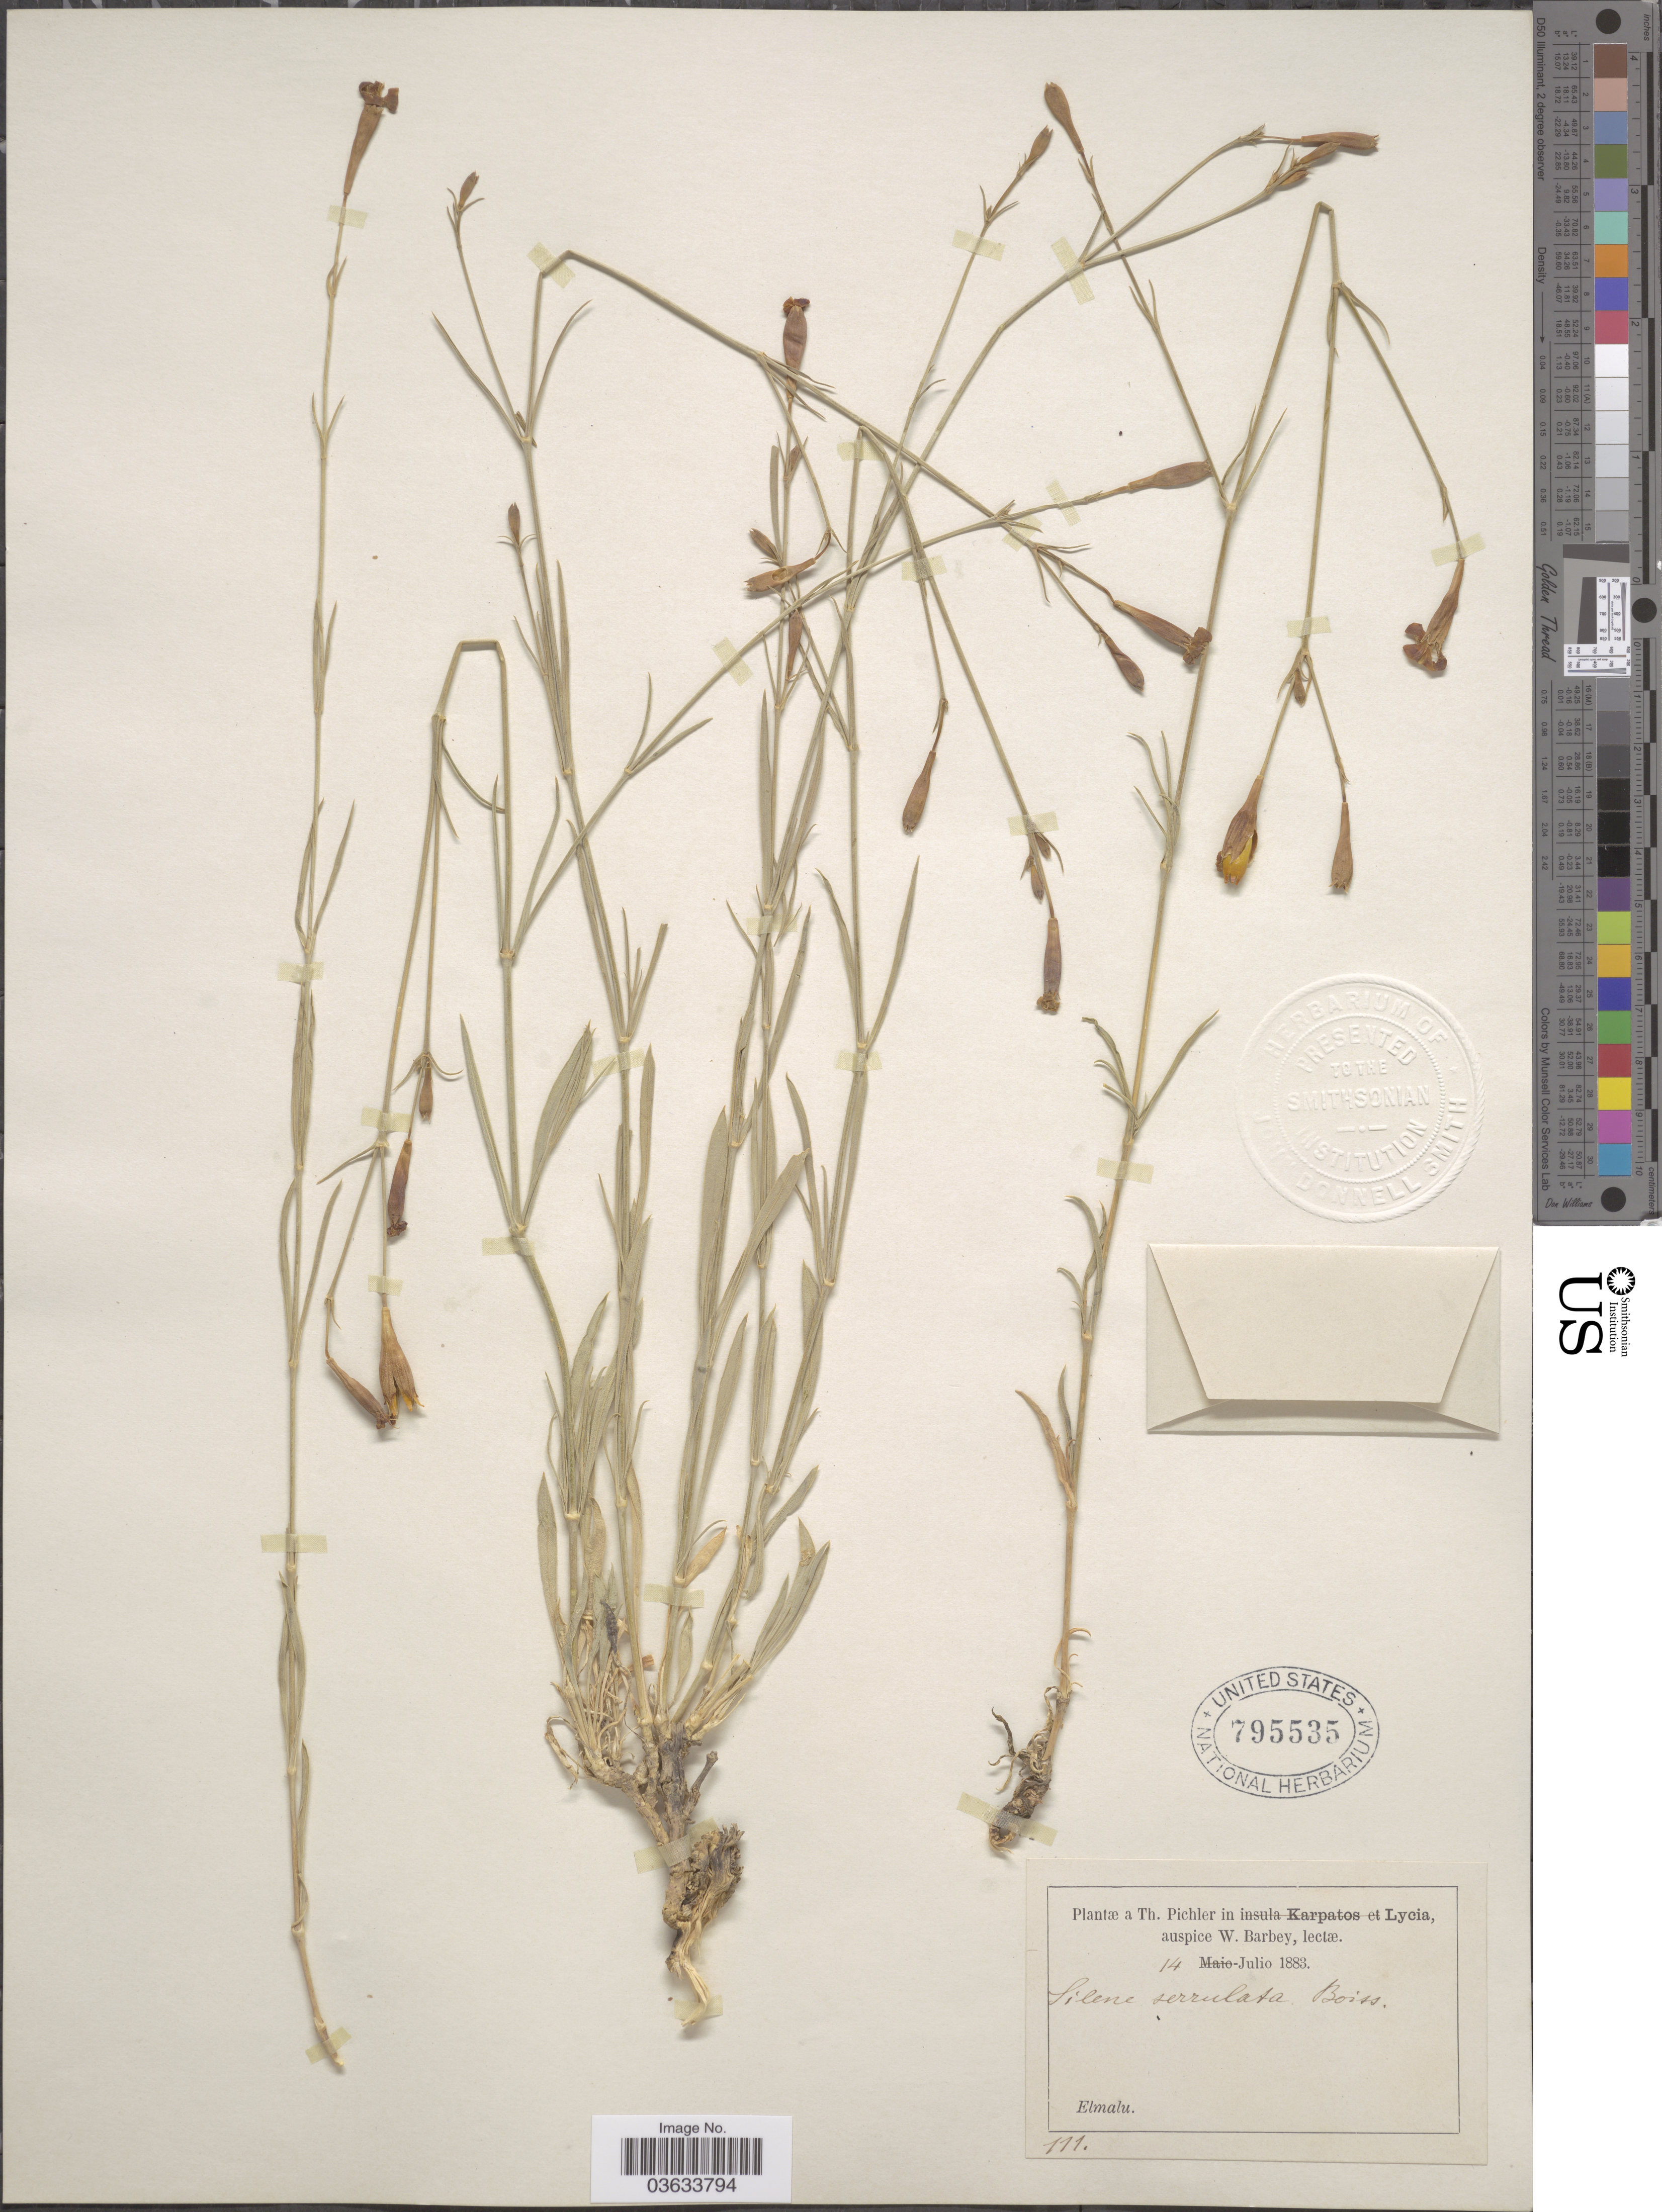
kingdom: Plantae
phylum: Tracheophyta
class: Magnoliopsida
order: Caryophyllales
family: Caryophyllaceae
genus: Silene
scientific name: Silene armena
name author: Boiss.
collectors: T. Pichler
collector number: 111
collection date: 1883-07-14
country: Turkey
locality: Elmalu.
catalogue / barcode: US 795535